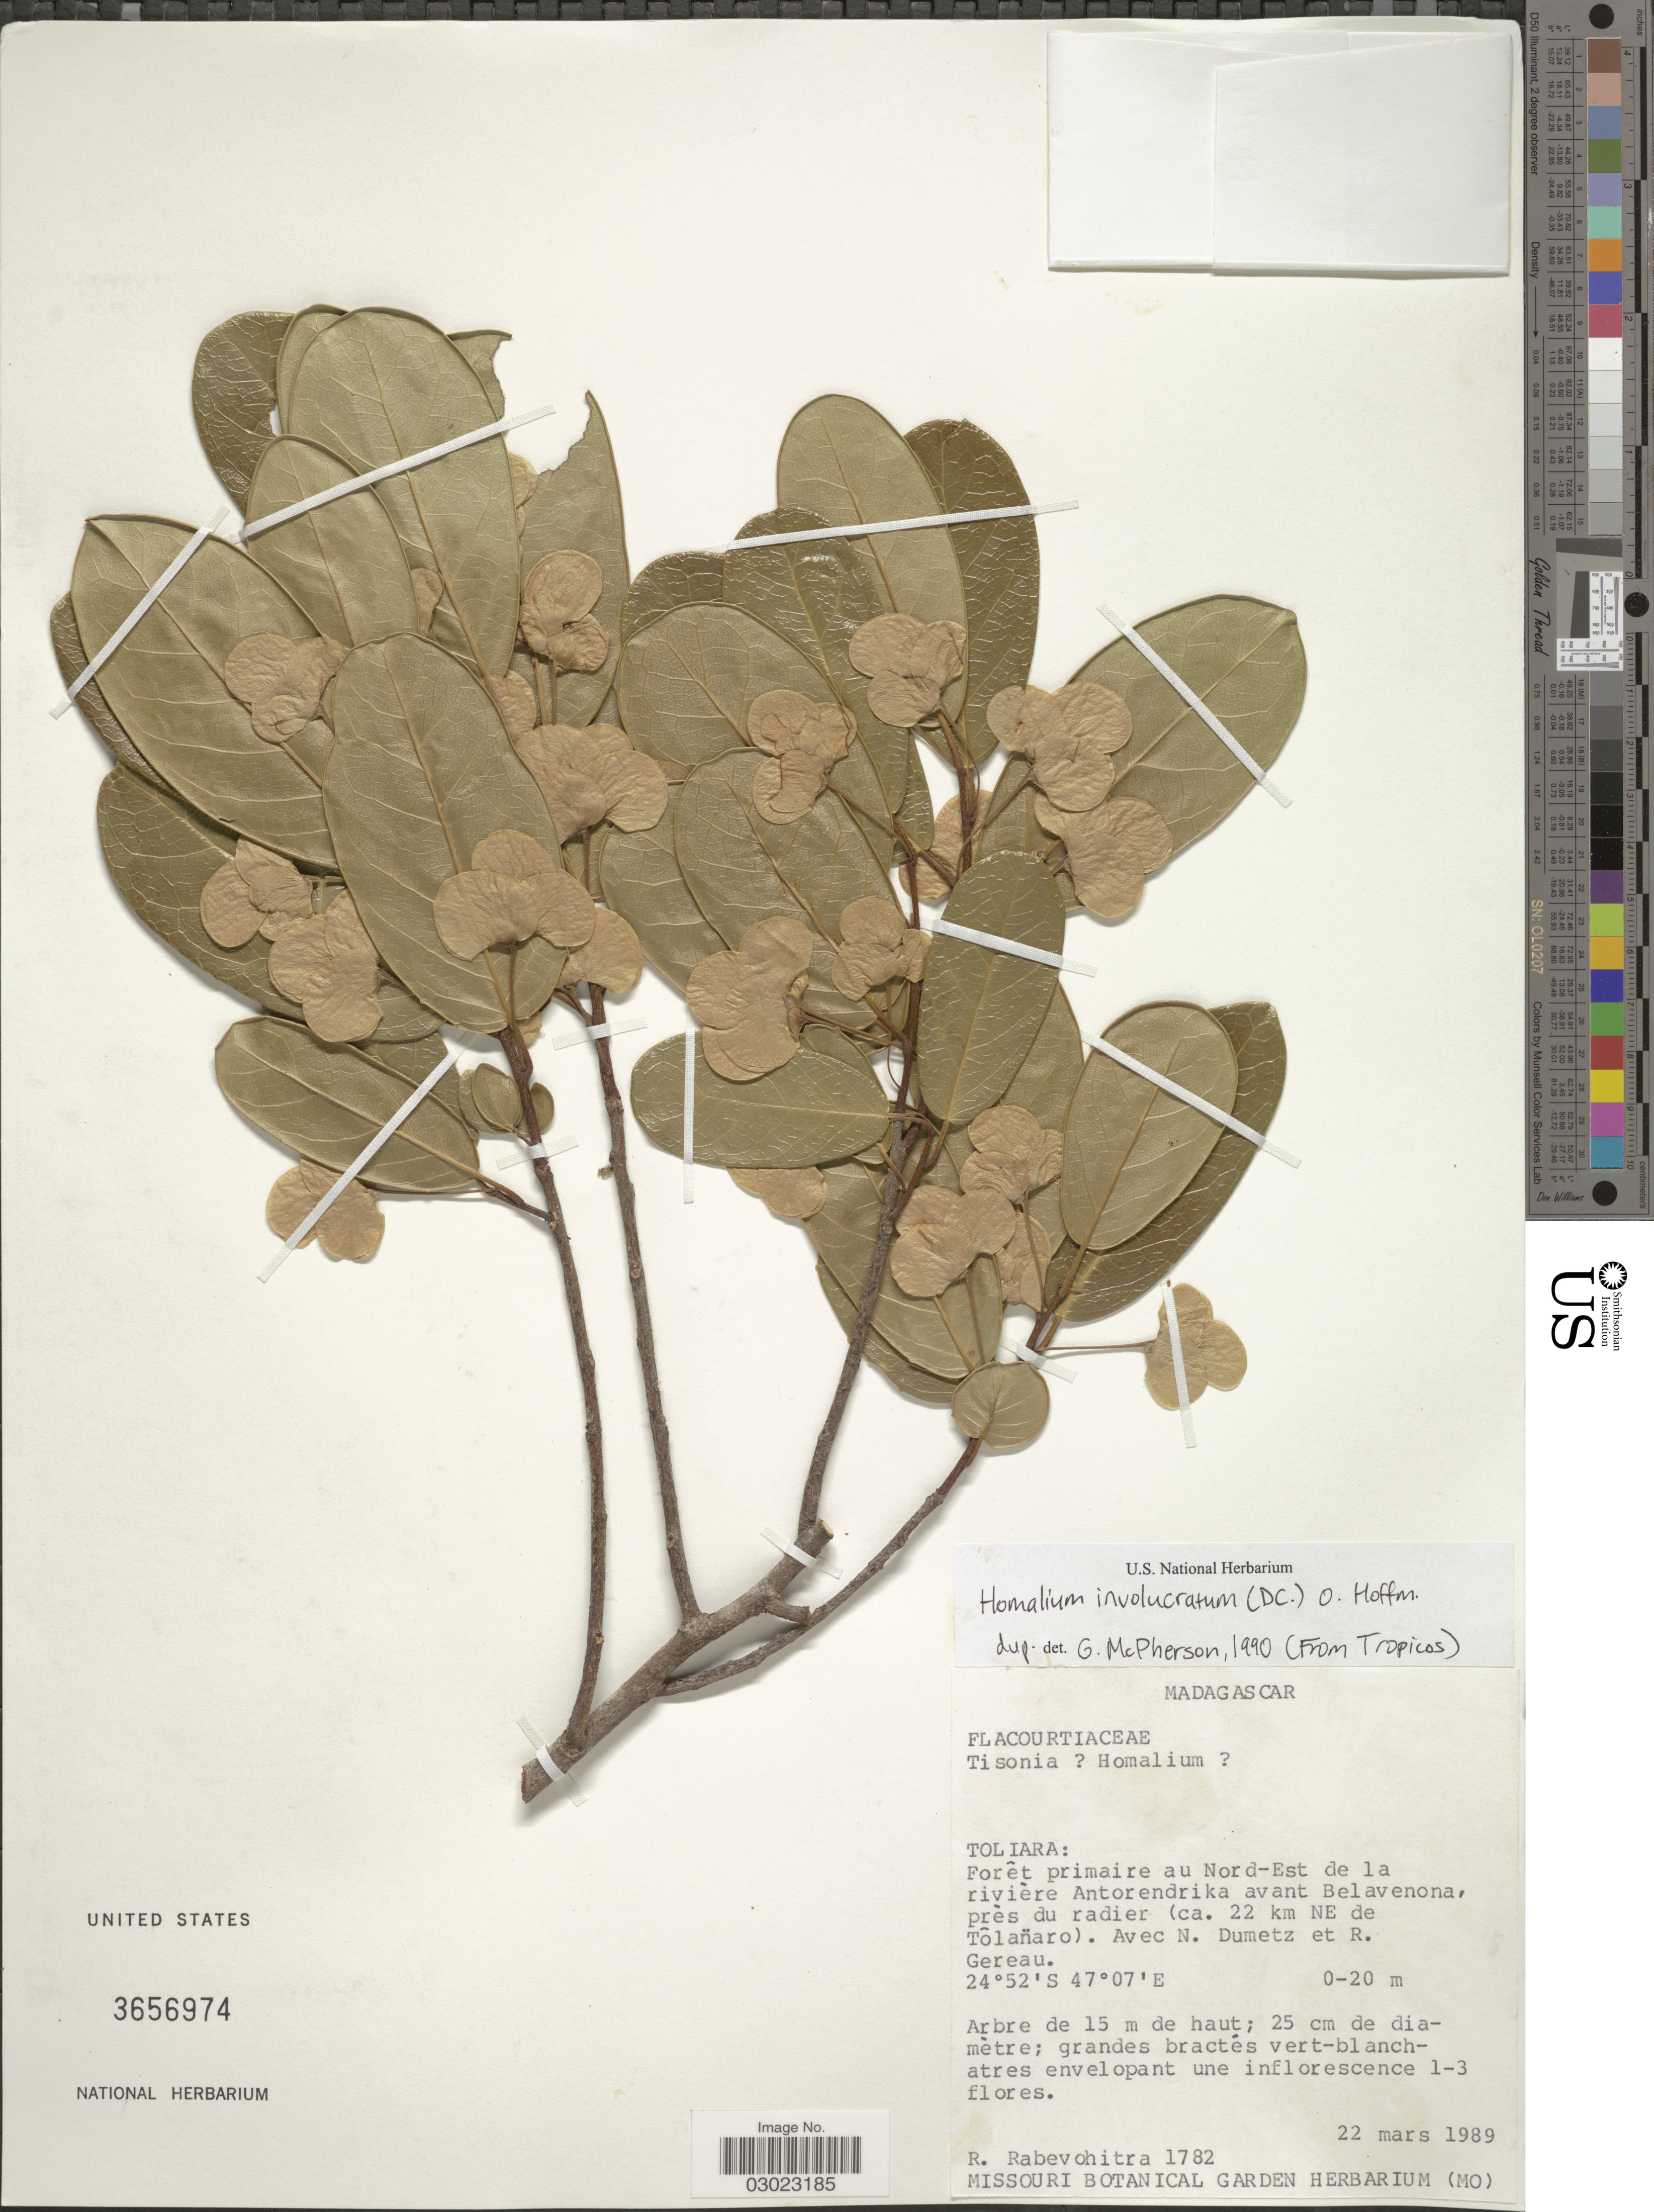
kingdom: Plantae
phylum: Tracheophyta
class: Magnoliopsida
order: Malpighiales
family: Salicaceae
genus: Homalium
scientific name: Homalium involucratum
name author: (DC.) O. Hoffm.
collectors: R. Rabevohitra, N. Dumetz & R. Gereau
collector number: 1782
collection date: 1989-03-22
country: Madagascar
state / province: Anosy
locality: Forêt primaire au Nord-Est de la rivière Antorendrika avant Belavenona, près du radier (ca. 22 km NE de Tôlanaro).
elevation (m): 0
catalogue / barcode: US 3656974